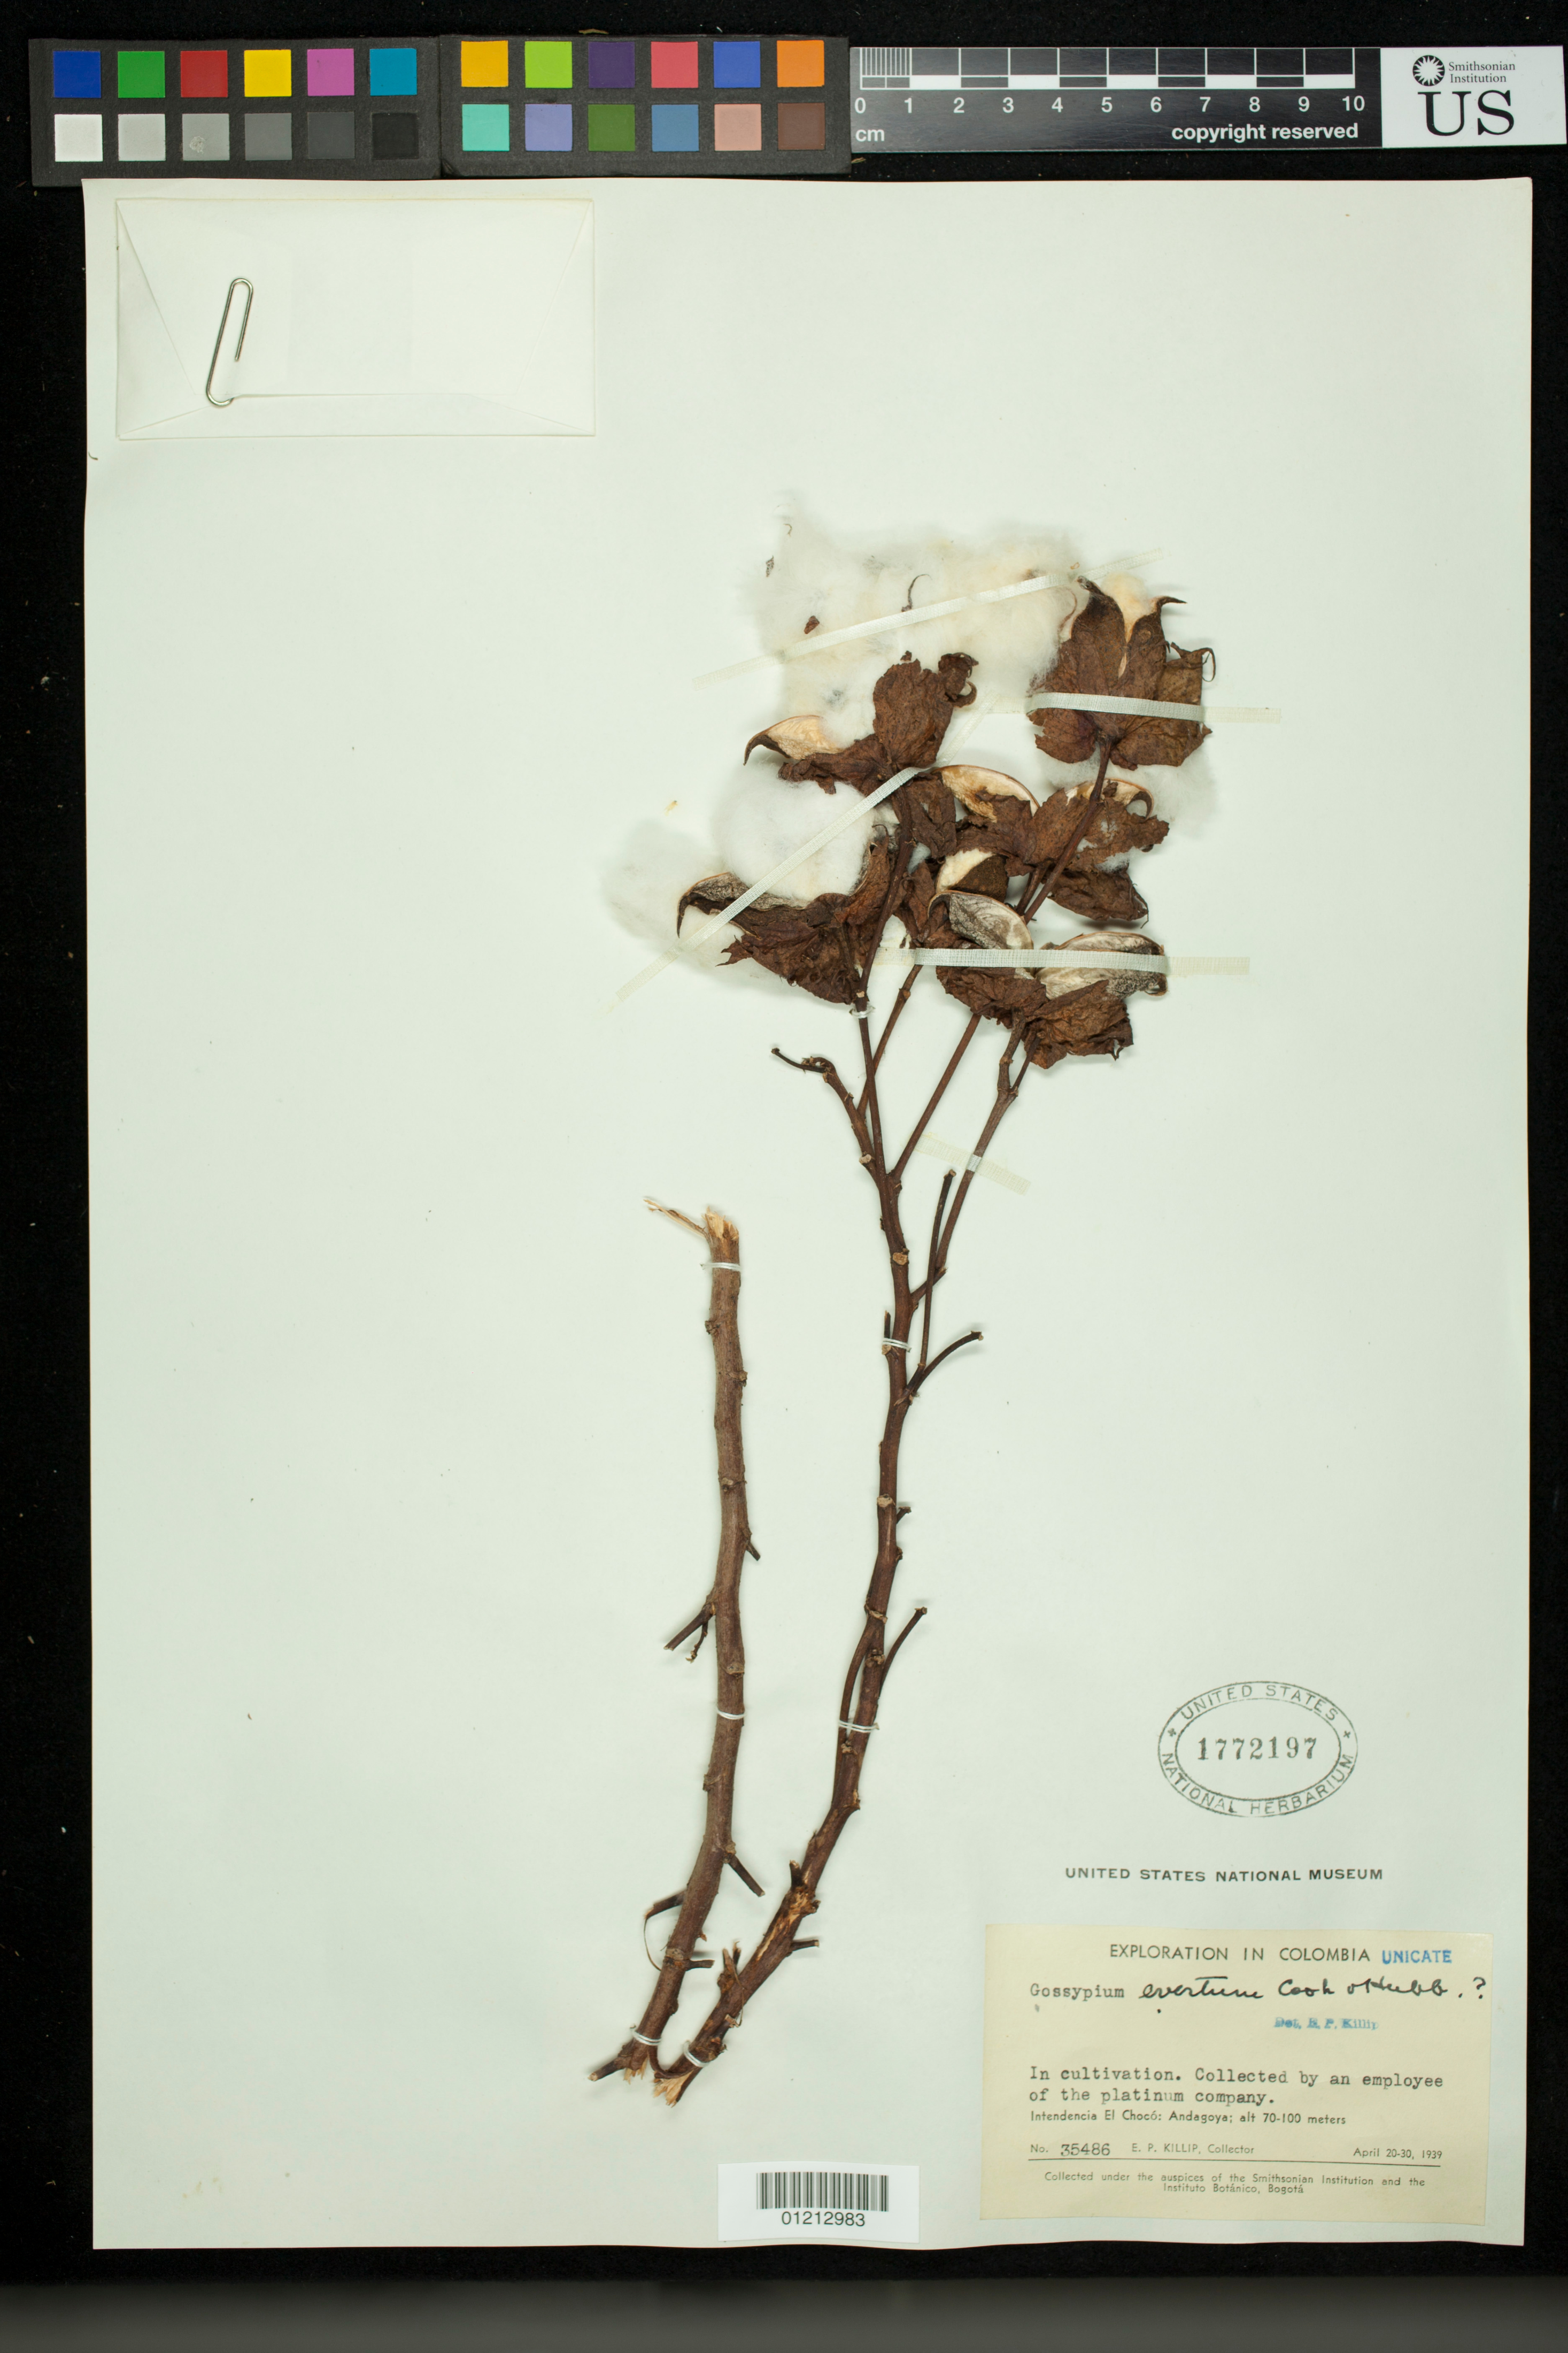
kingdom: Plantae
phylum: Tracheophyta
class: Magnoliopsida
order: Malvales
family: Malvaceae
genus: Gossypium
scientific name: Gossypium evertum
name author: O.F. Cook & J.W. Hubb.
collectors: E. P. Killip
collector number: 35486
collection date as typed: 20 Apr 1939 to 30 Apr 1939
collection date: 1939-04-20/1939-04-30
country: Colombia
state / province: Chocó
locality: Andagoya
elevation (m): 70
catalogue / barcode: US 1772197